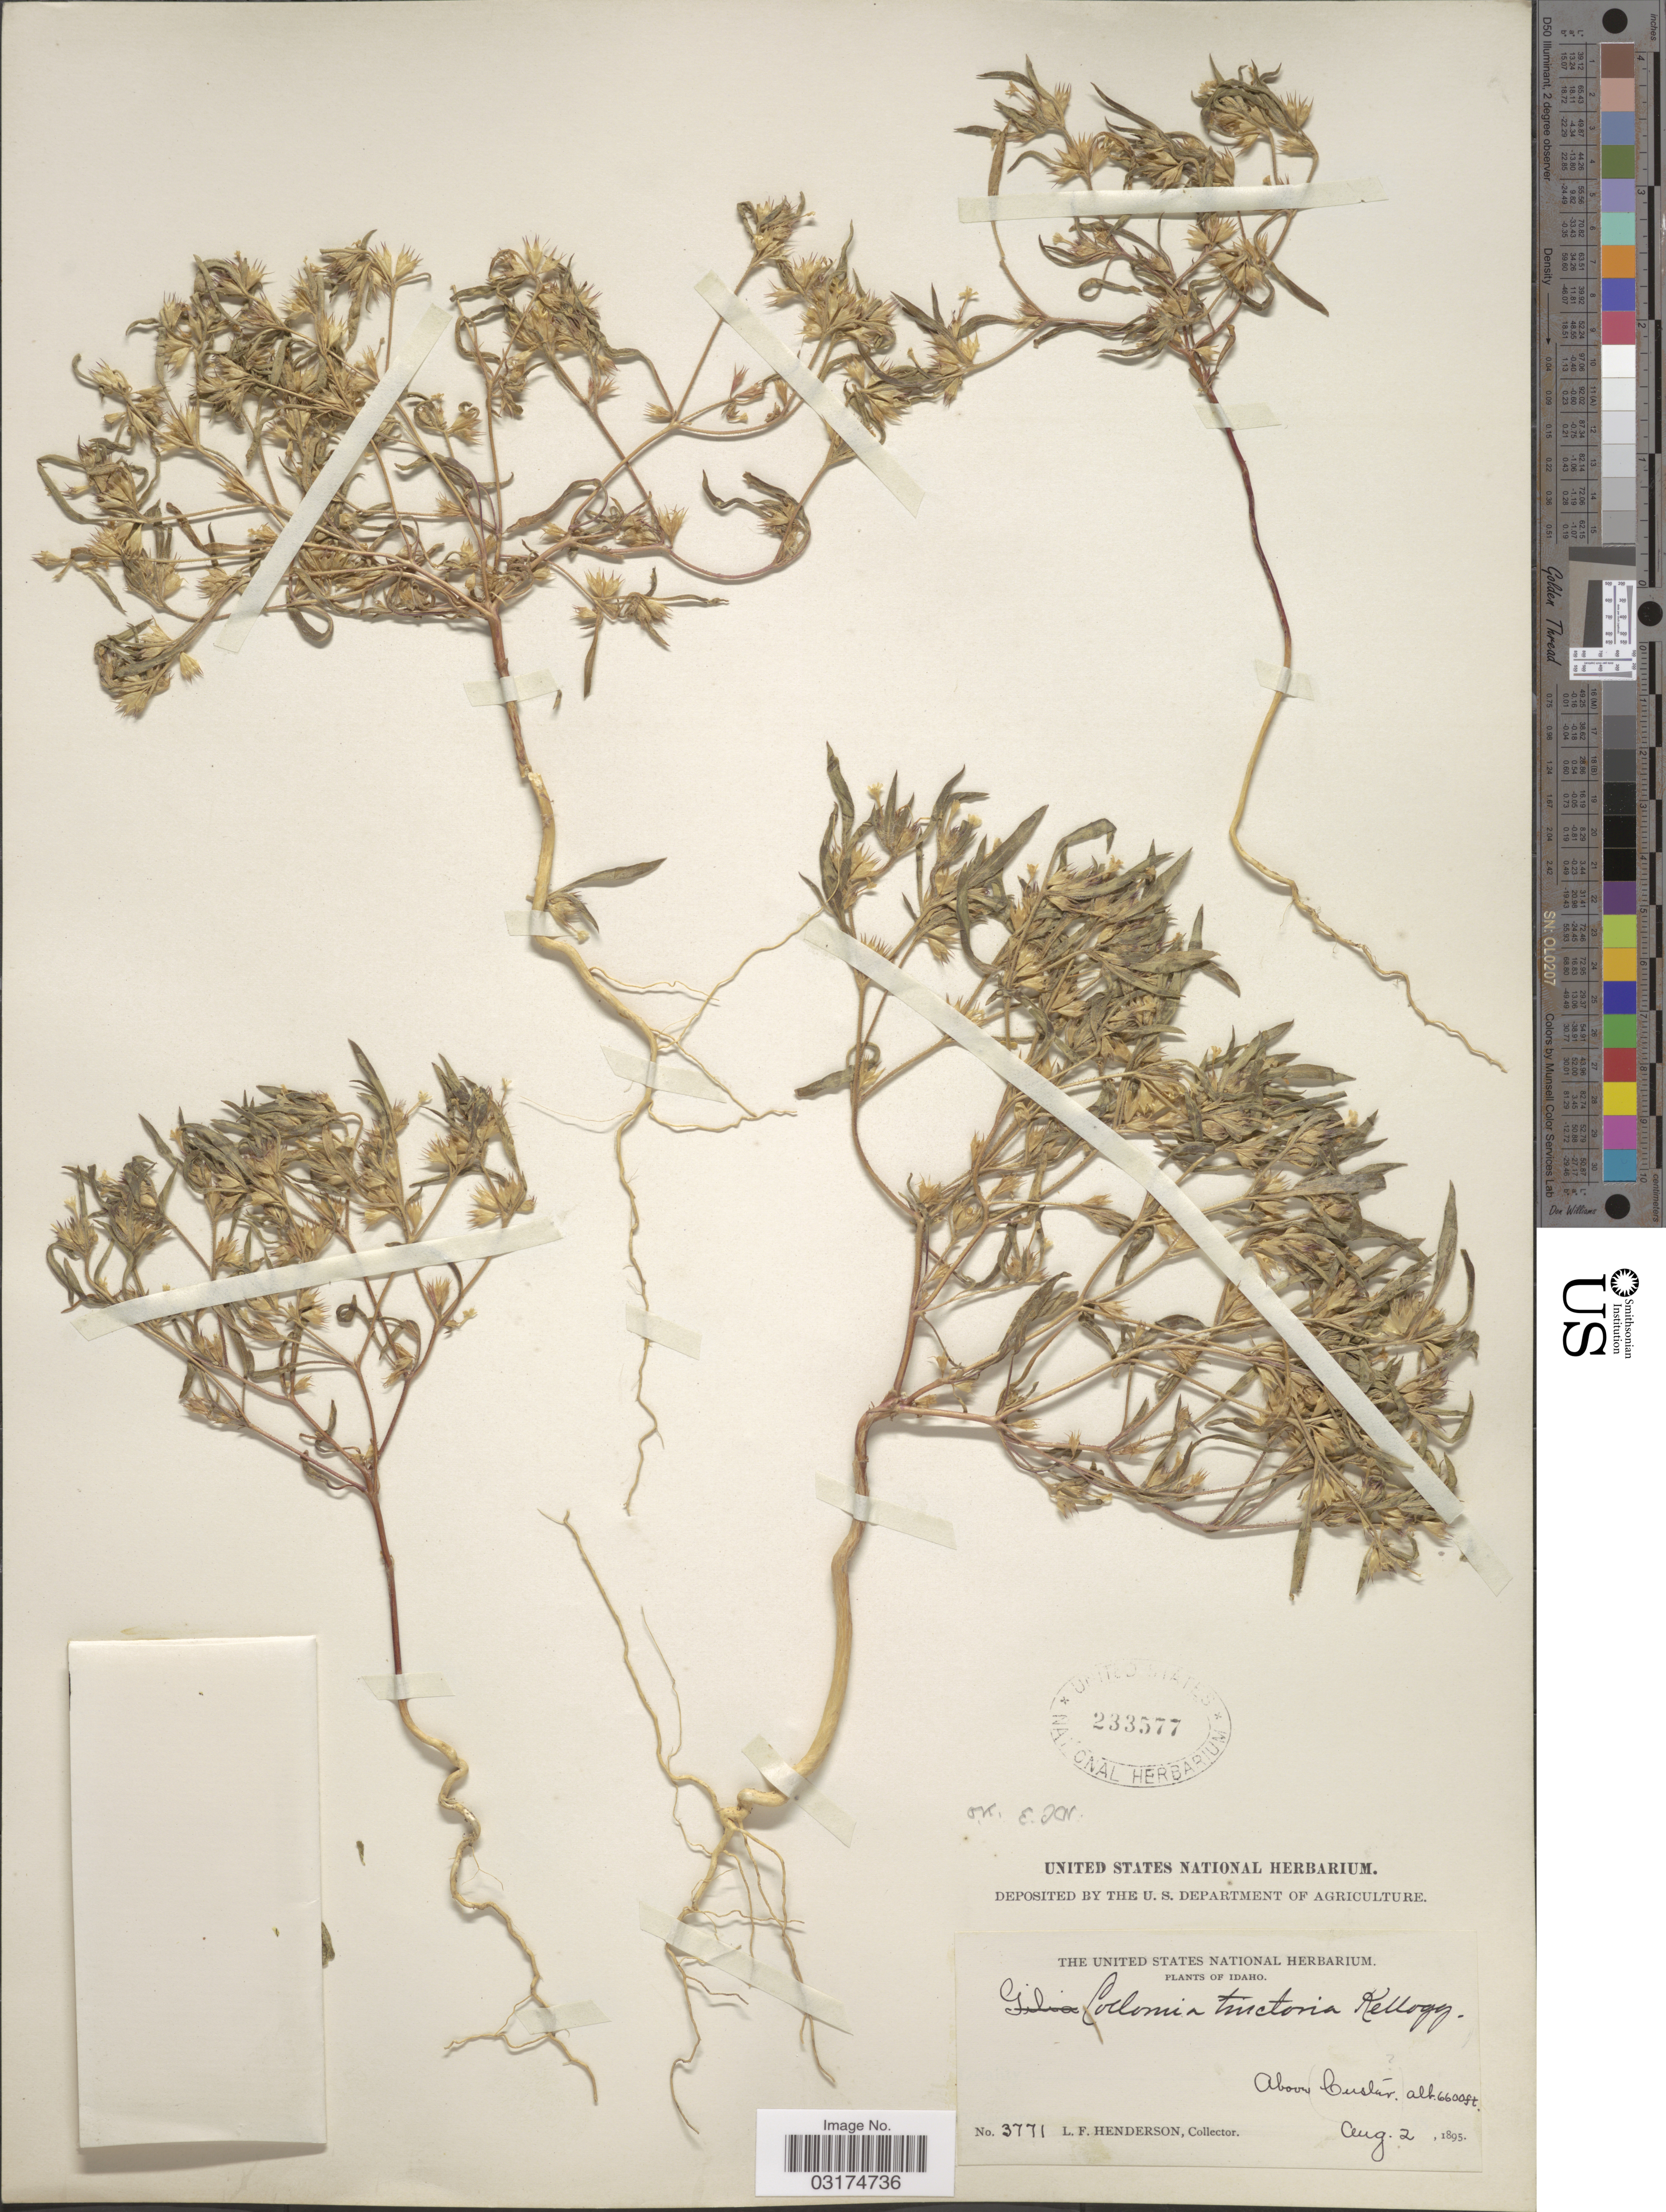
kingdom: Plantae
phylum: Tracheophyta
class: Magnoliopsida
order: Ericales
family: Polemoniaceae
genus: Collomia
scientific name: Collomia tinctoria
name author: Kellogg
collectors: L. Henderson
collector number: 3771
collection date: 1895-08-02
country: United States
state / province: Idaho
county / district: Custer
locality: Above Custer.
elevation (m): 2012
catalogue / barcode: US 233577